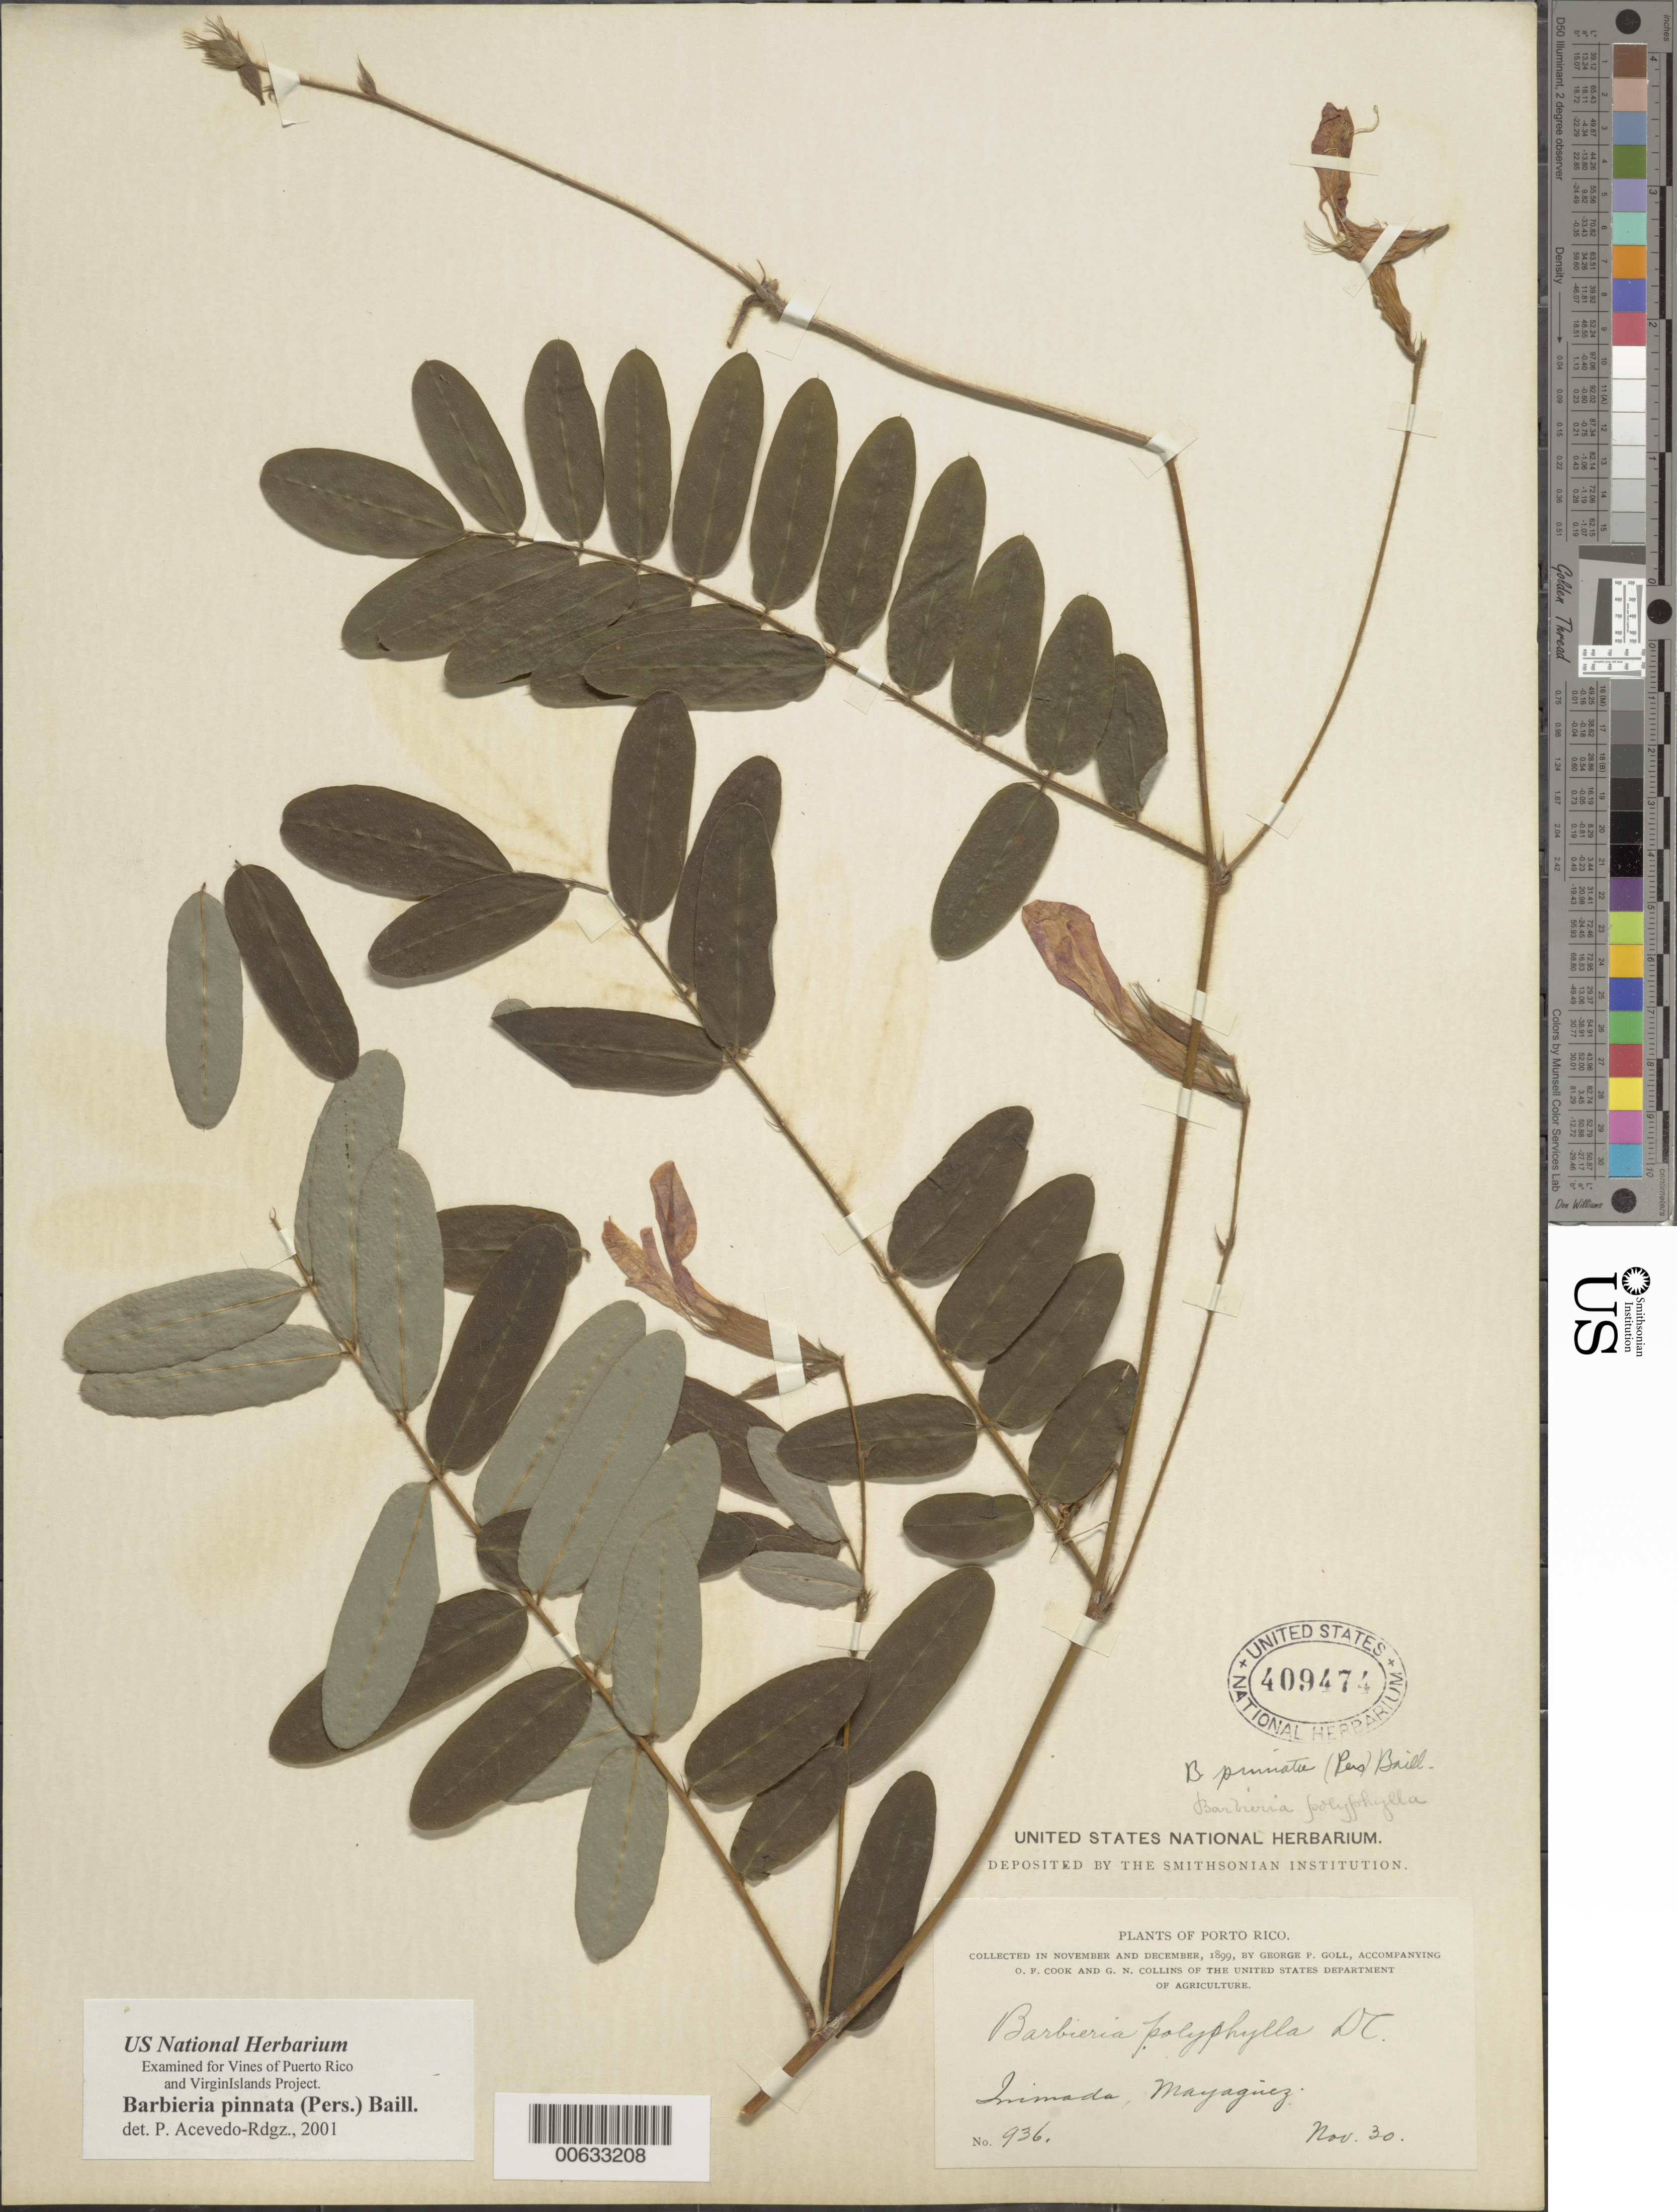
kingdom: Plantae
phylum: Tracheophyta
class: Magnoliopsida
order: Fabales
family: Fabaceae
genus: Barbieria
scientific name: Barbieria pinnata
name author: (Pers.) Baill.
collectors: G. Poll, O. F. Cook & G. Collins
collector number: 936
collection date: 1899-11-30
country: Puerto Rico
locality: Porto Rico, Inimada, Mayagüez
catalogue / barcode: US 409474